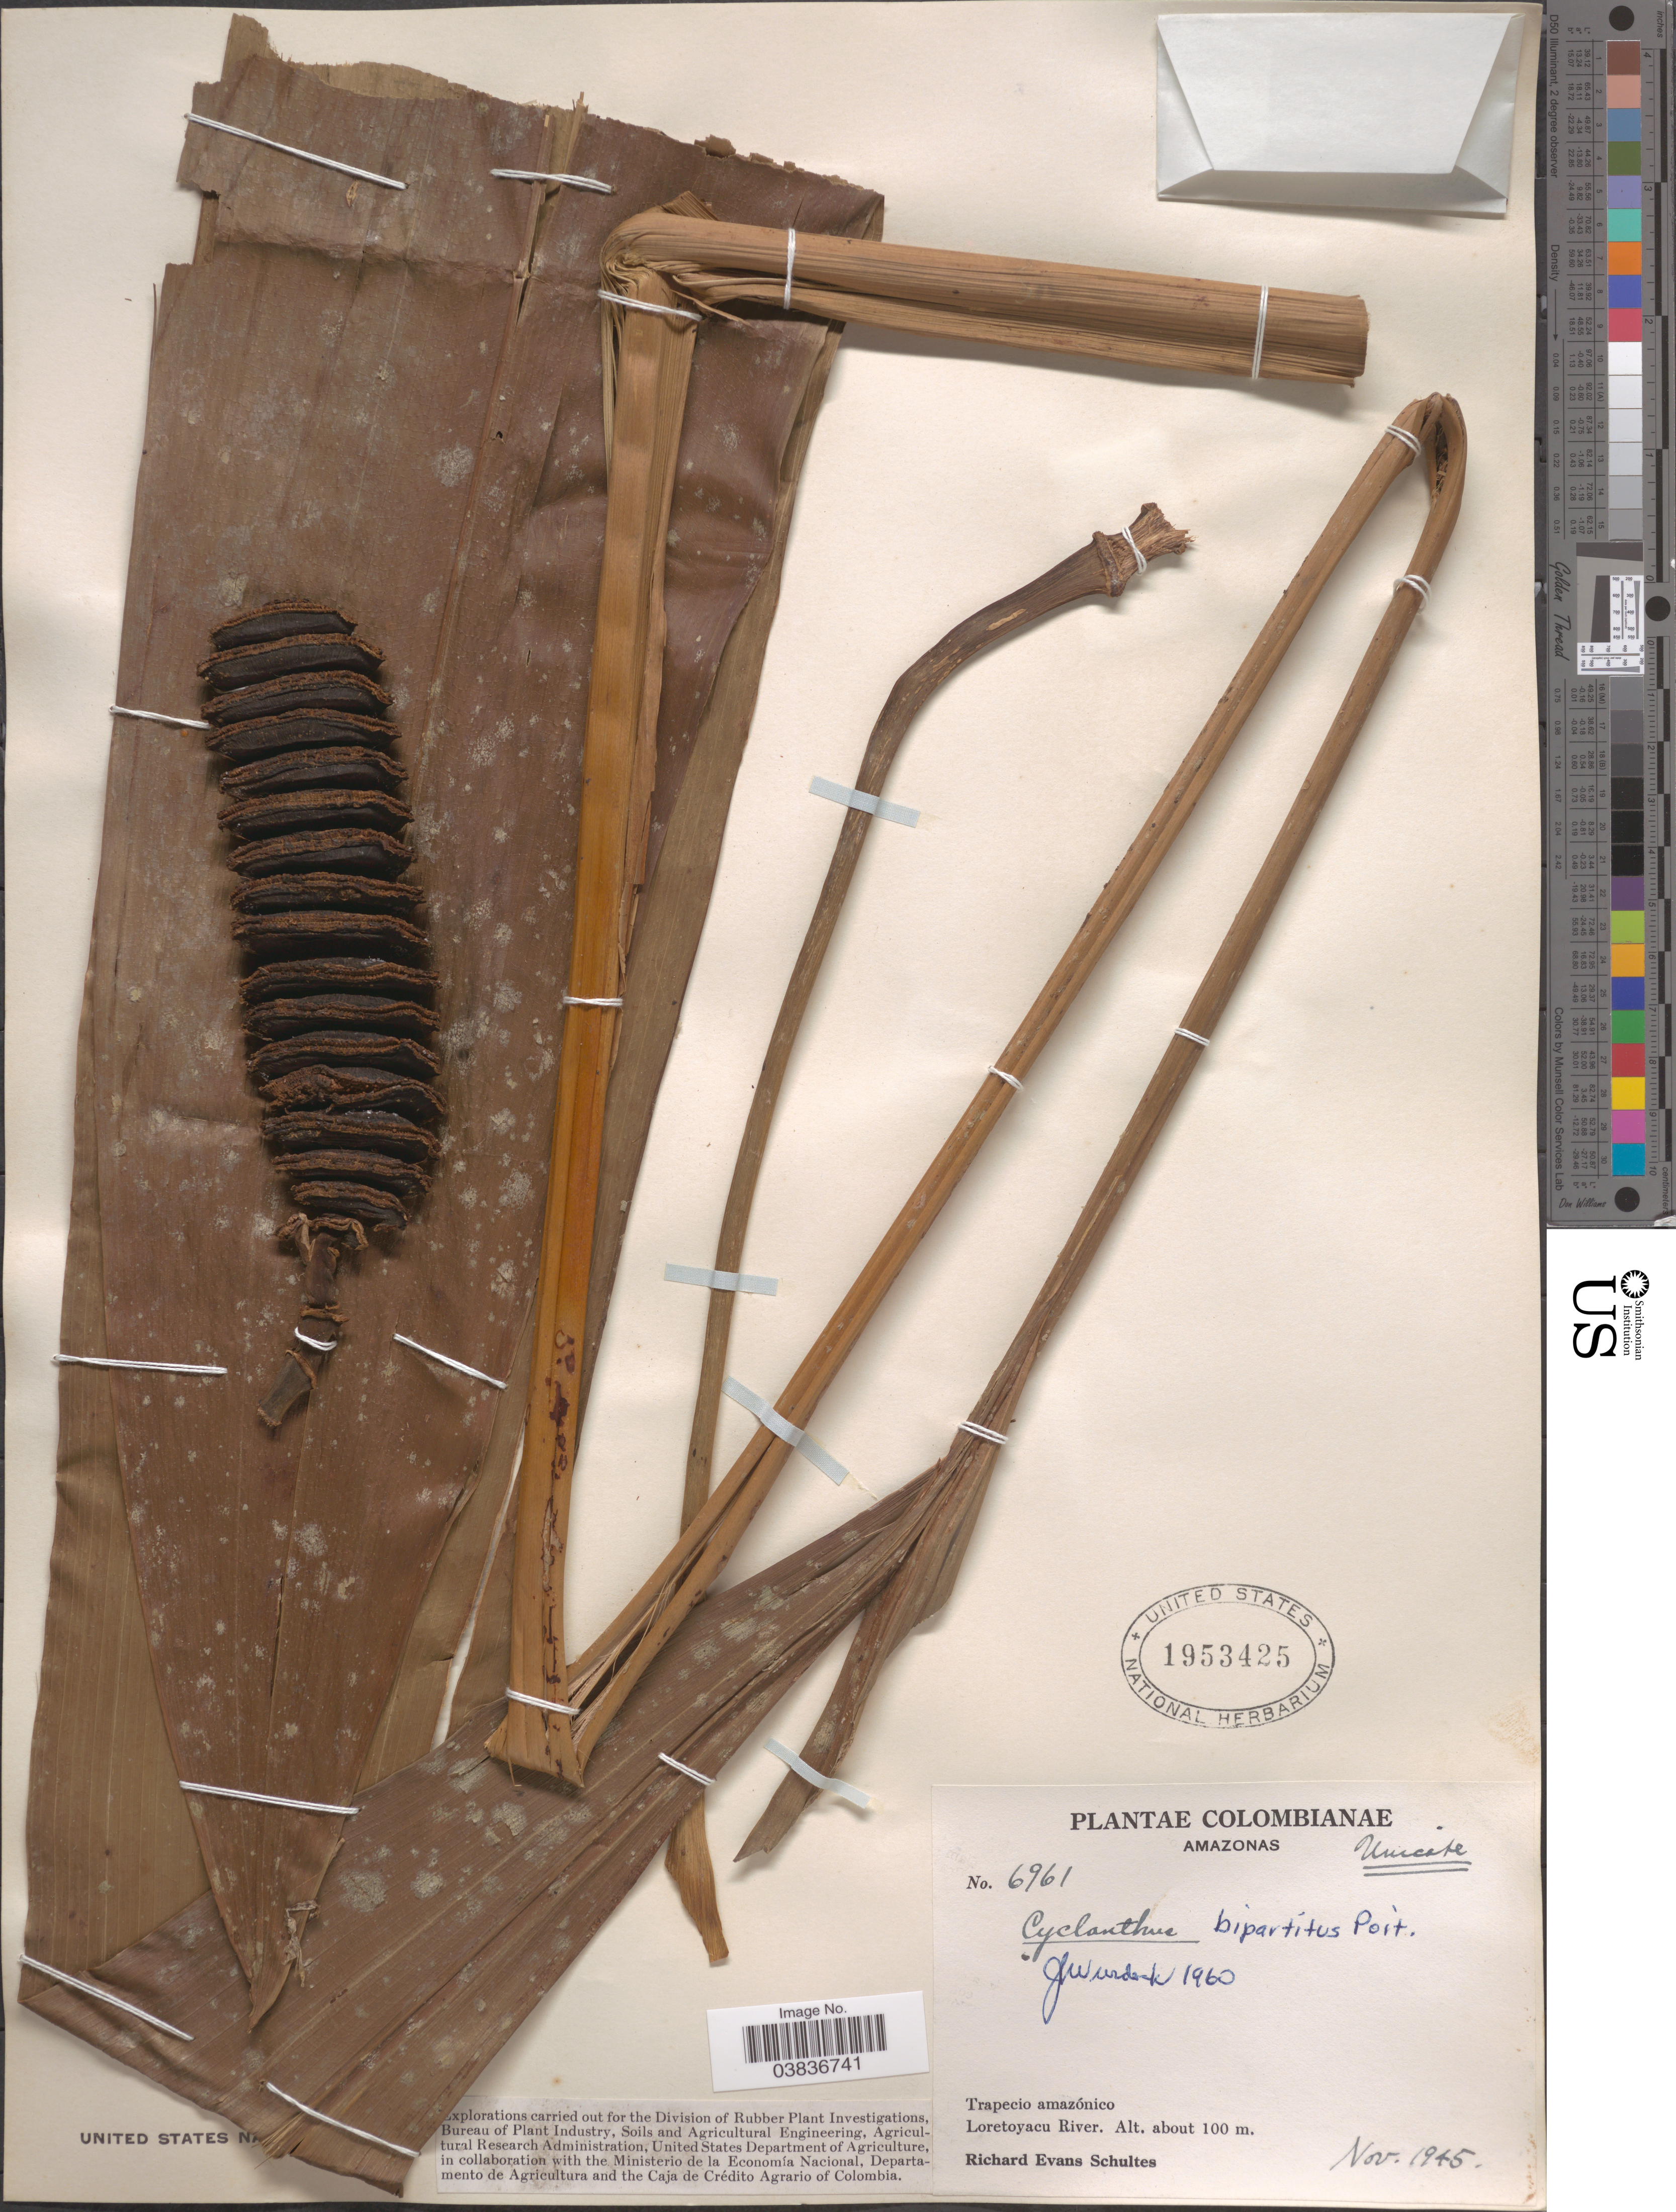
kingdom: Plantae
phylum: Tracheophyta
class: Liliopsida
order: Pandanales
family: Cyclanthaceae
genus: Cyclanthus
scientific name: Cyclanthus bipartitus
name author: Poit. ex A. Rich.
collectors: R. E. Schultes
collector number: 6961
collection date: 1945-11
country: Colombia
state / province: Amazônas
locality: Trapecio amazónico. Loretoyacu River.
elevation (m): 100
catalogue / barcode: US 1953425